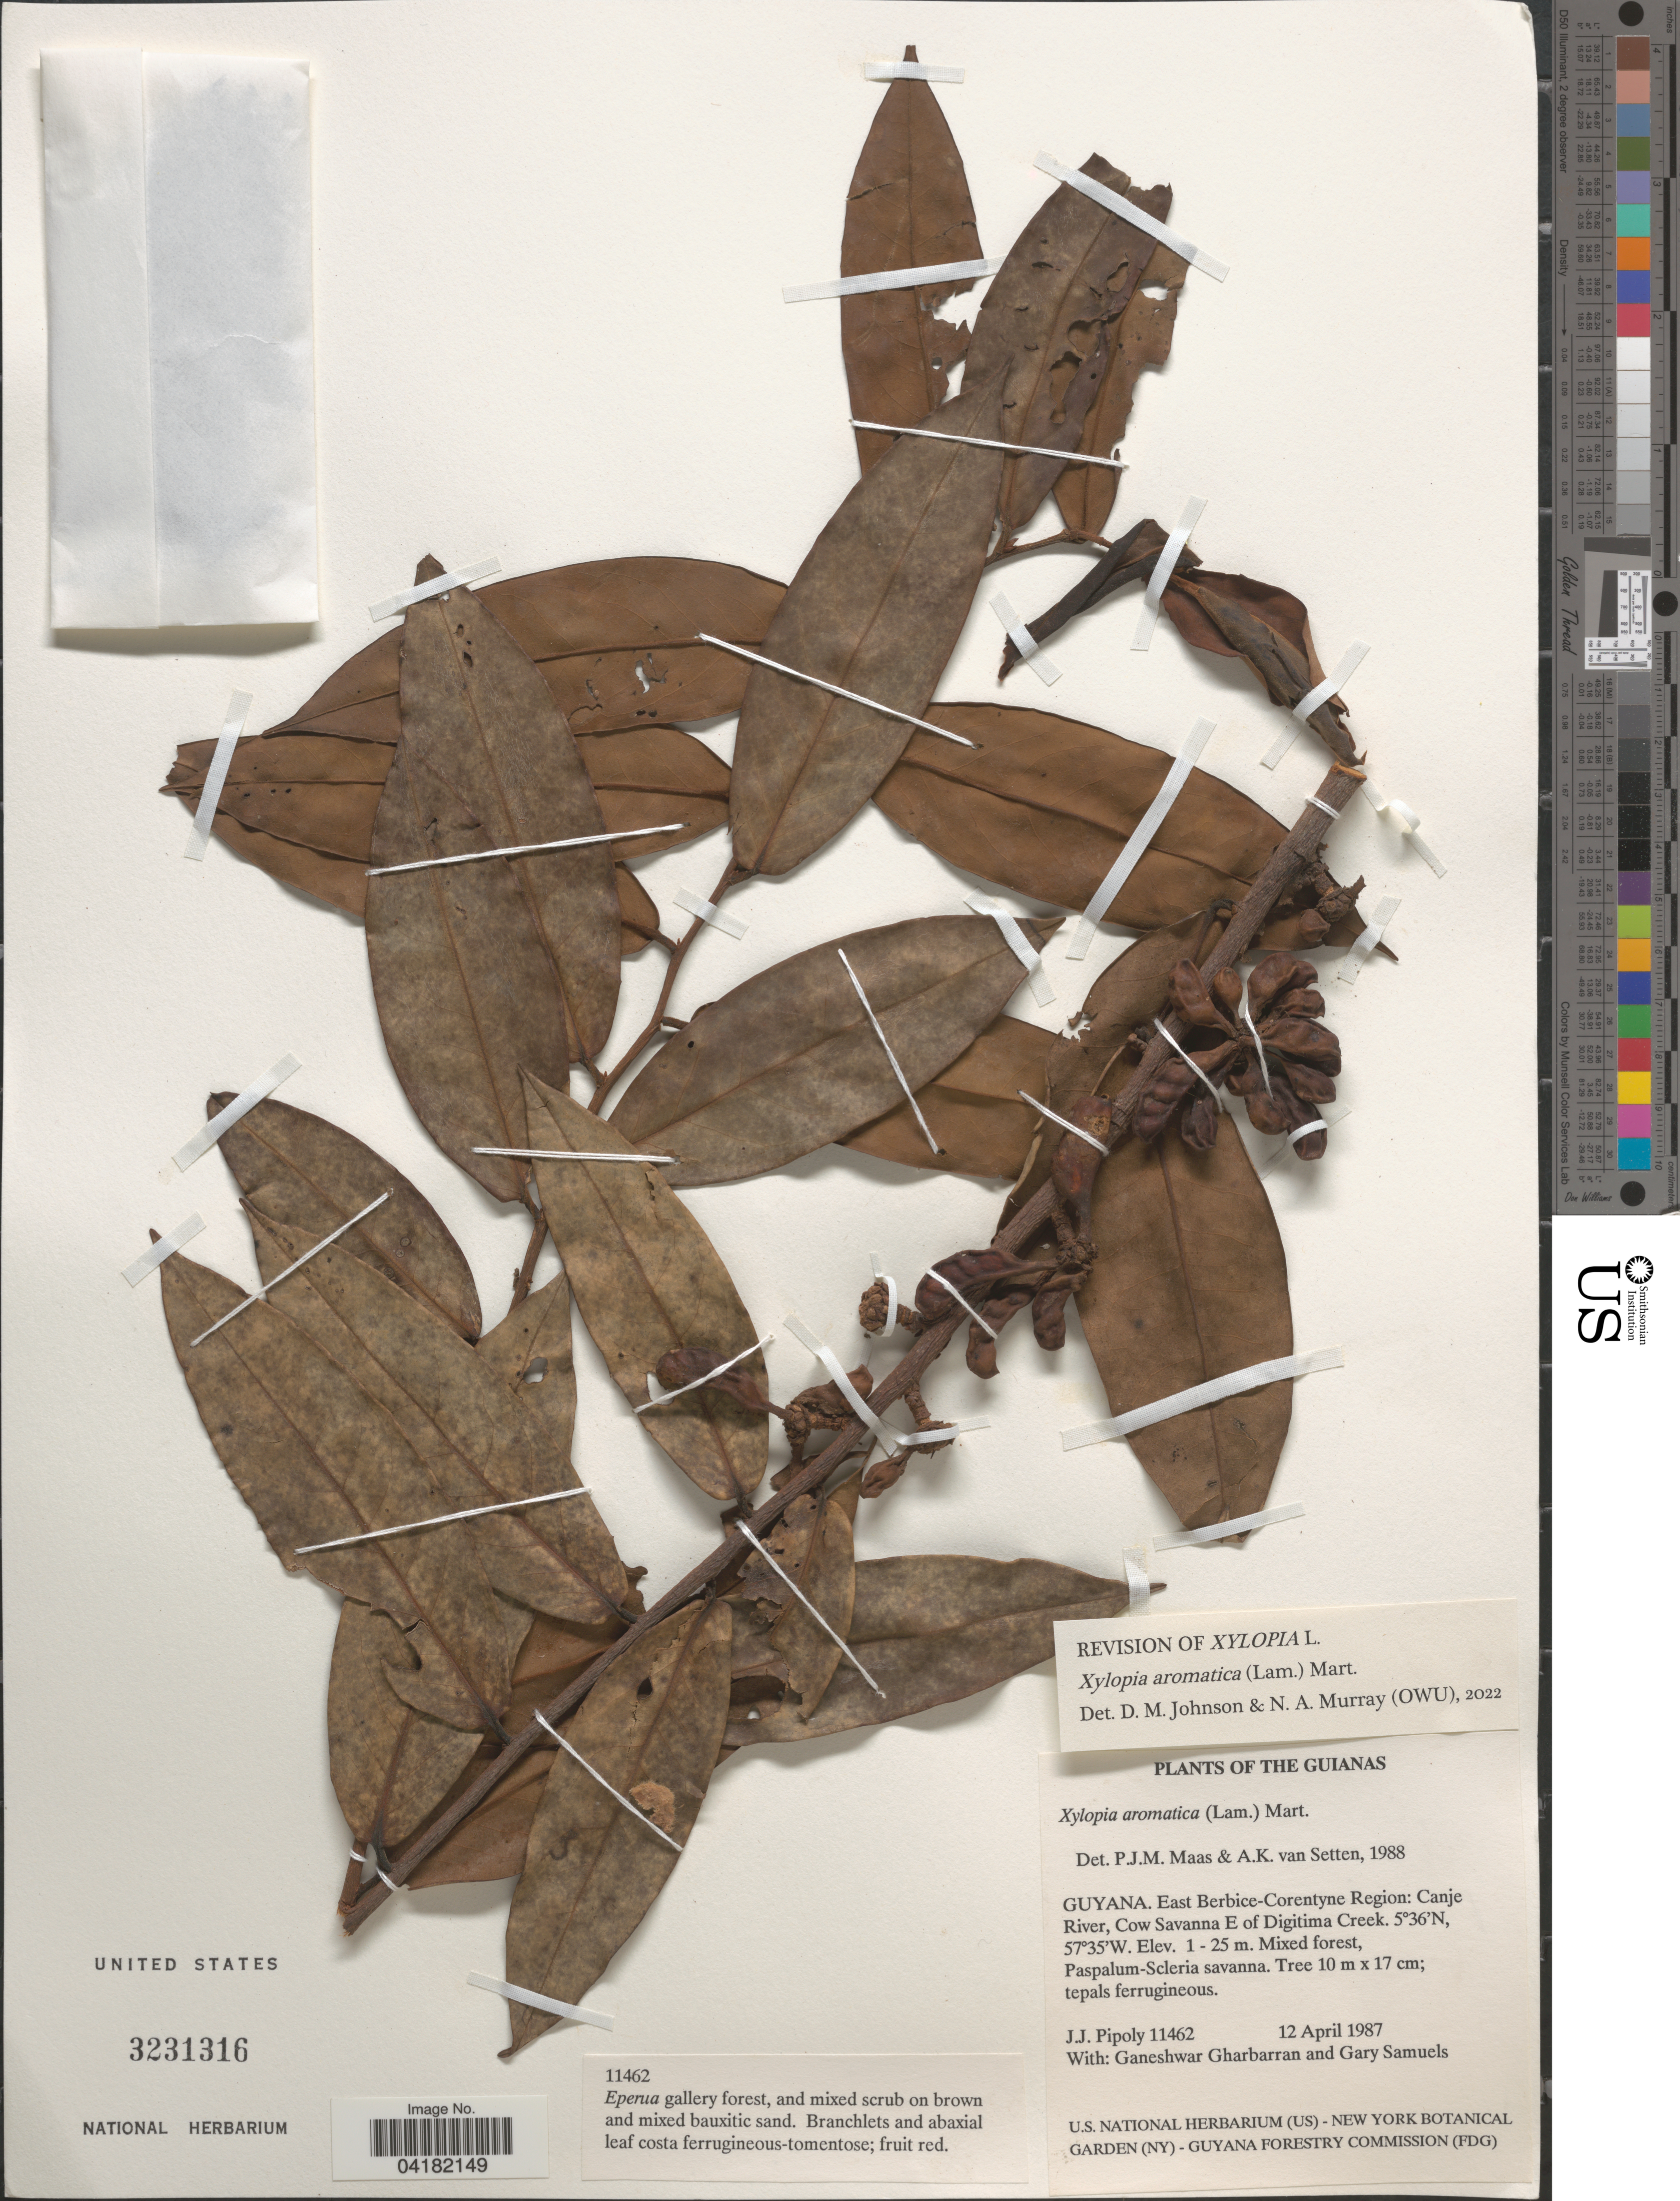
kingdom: Plantae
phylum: Tracheophyta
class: Magnoliopsida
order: Magnoliales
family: Annonaceae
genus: Xylopia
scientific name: Xylopia aromatica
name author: (Lam.) Mart.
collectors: J. J. Pipoly, G. Gharbarran & G. Samuels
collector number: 11462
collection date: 1987-04-12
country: Guyana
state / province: E. Berbice-Corentyne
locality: East Berbice-Corentyne Region: Canje river, Cow Savanna E of Digitima Creek. The Guianas.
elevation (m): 1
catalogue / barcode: US 3231316